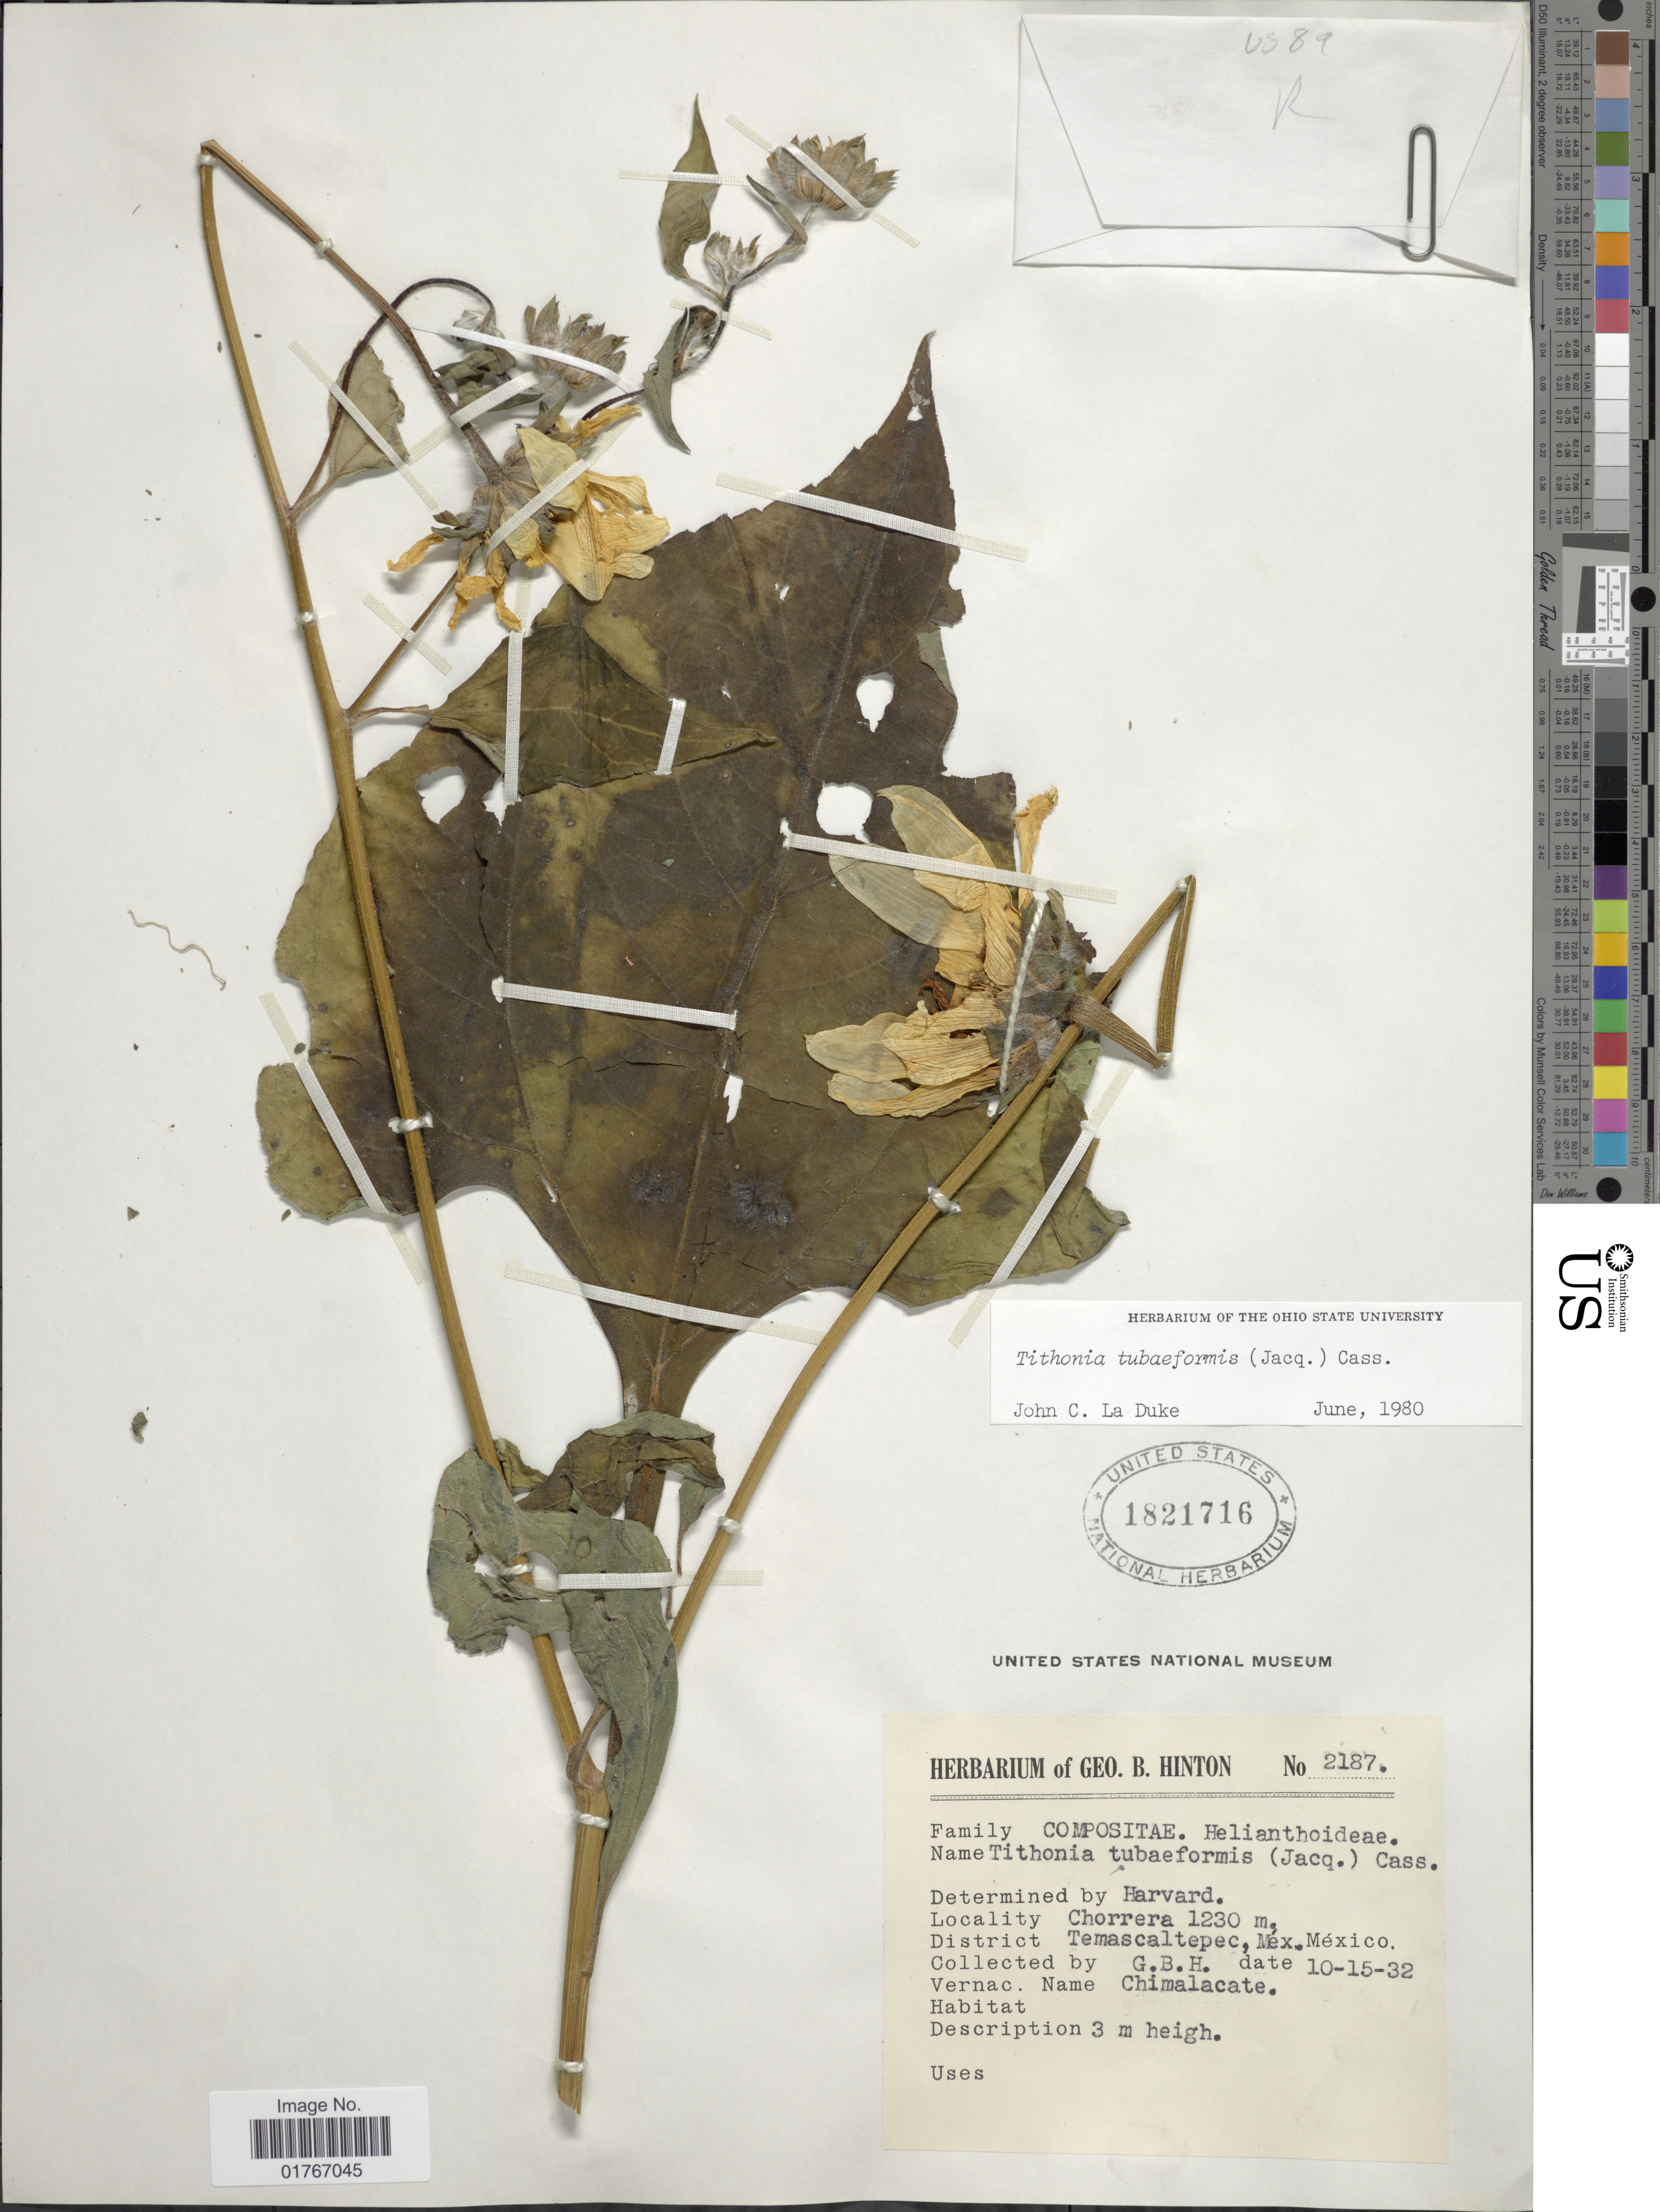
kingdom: Plantae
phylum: Tracheophyta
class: Magnoliopsida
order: Asterales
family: Asteraceae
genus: Tithonia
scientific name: Tithonia tubaeformis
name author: (Jacq.) Cass.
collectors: G. B. Hinton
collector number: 2187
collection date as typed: Transcribed d/m/y: 15/10/32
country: Mexico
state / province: México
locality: Chorrera, District Temascaltepec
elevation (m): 1230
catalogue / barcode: US 1821716